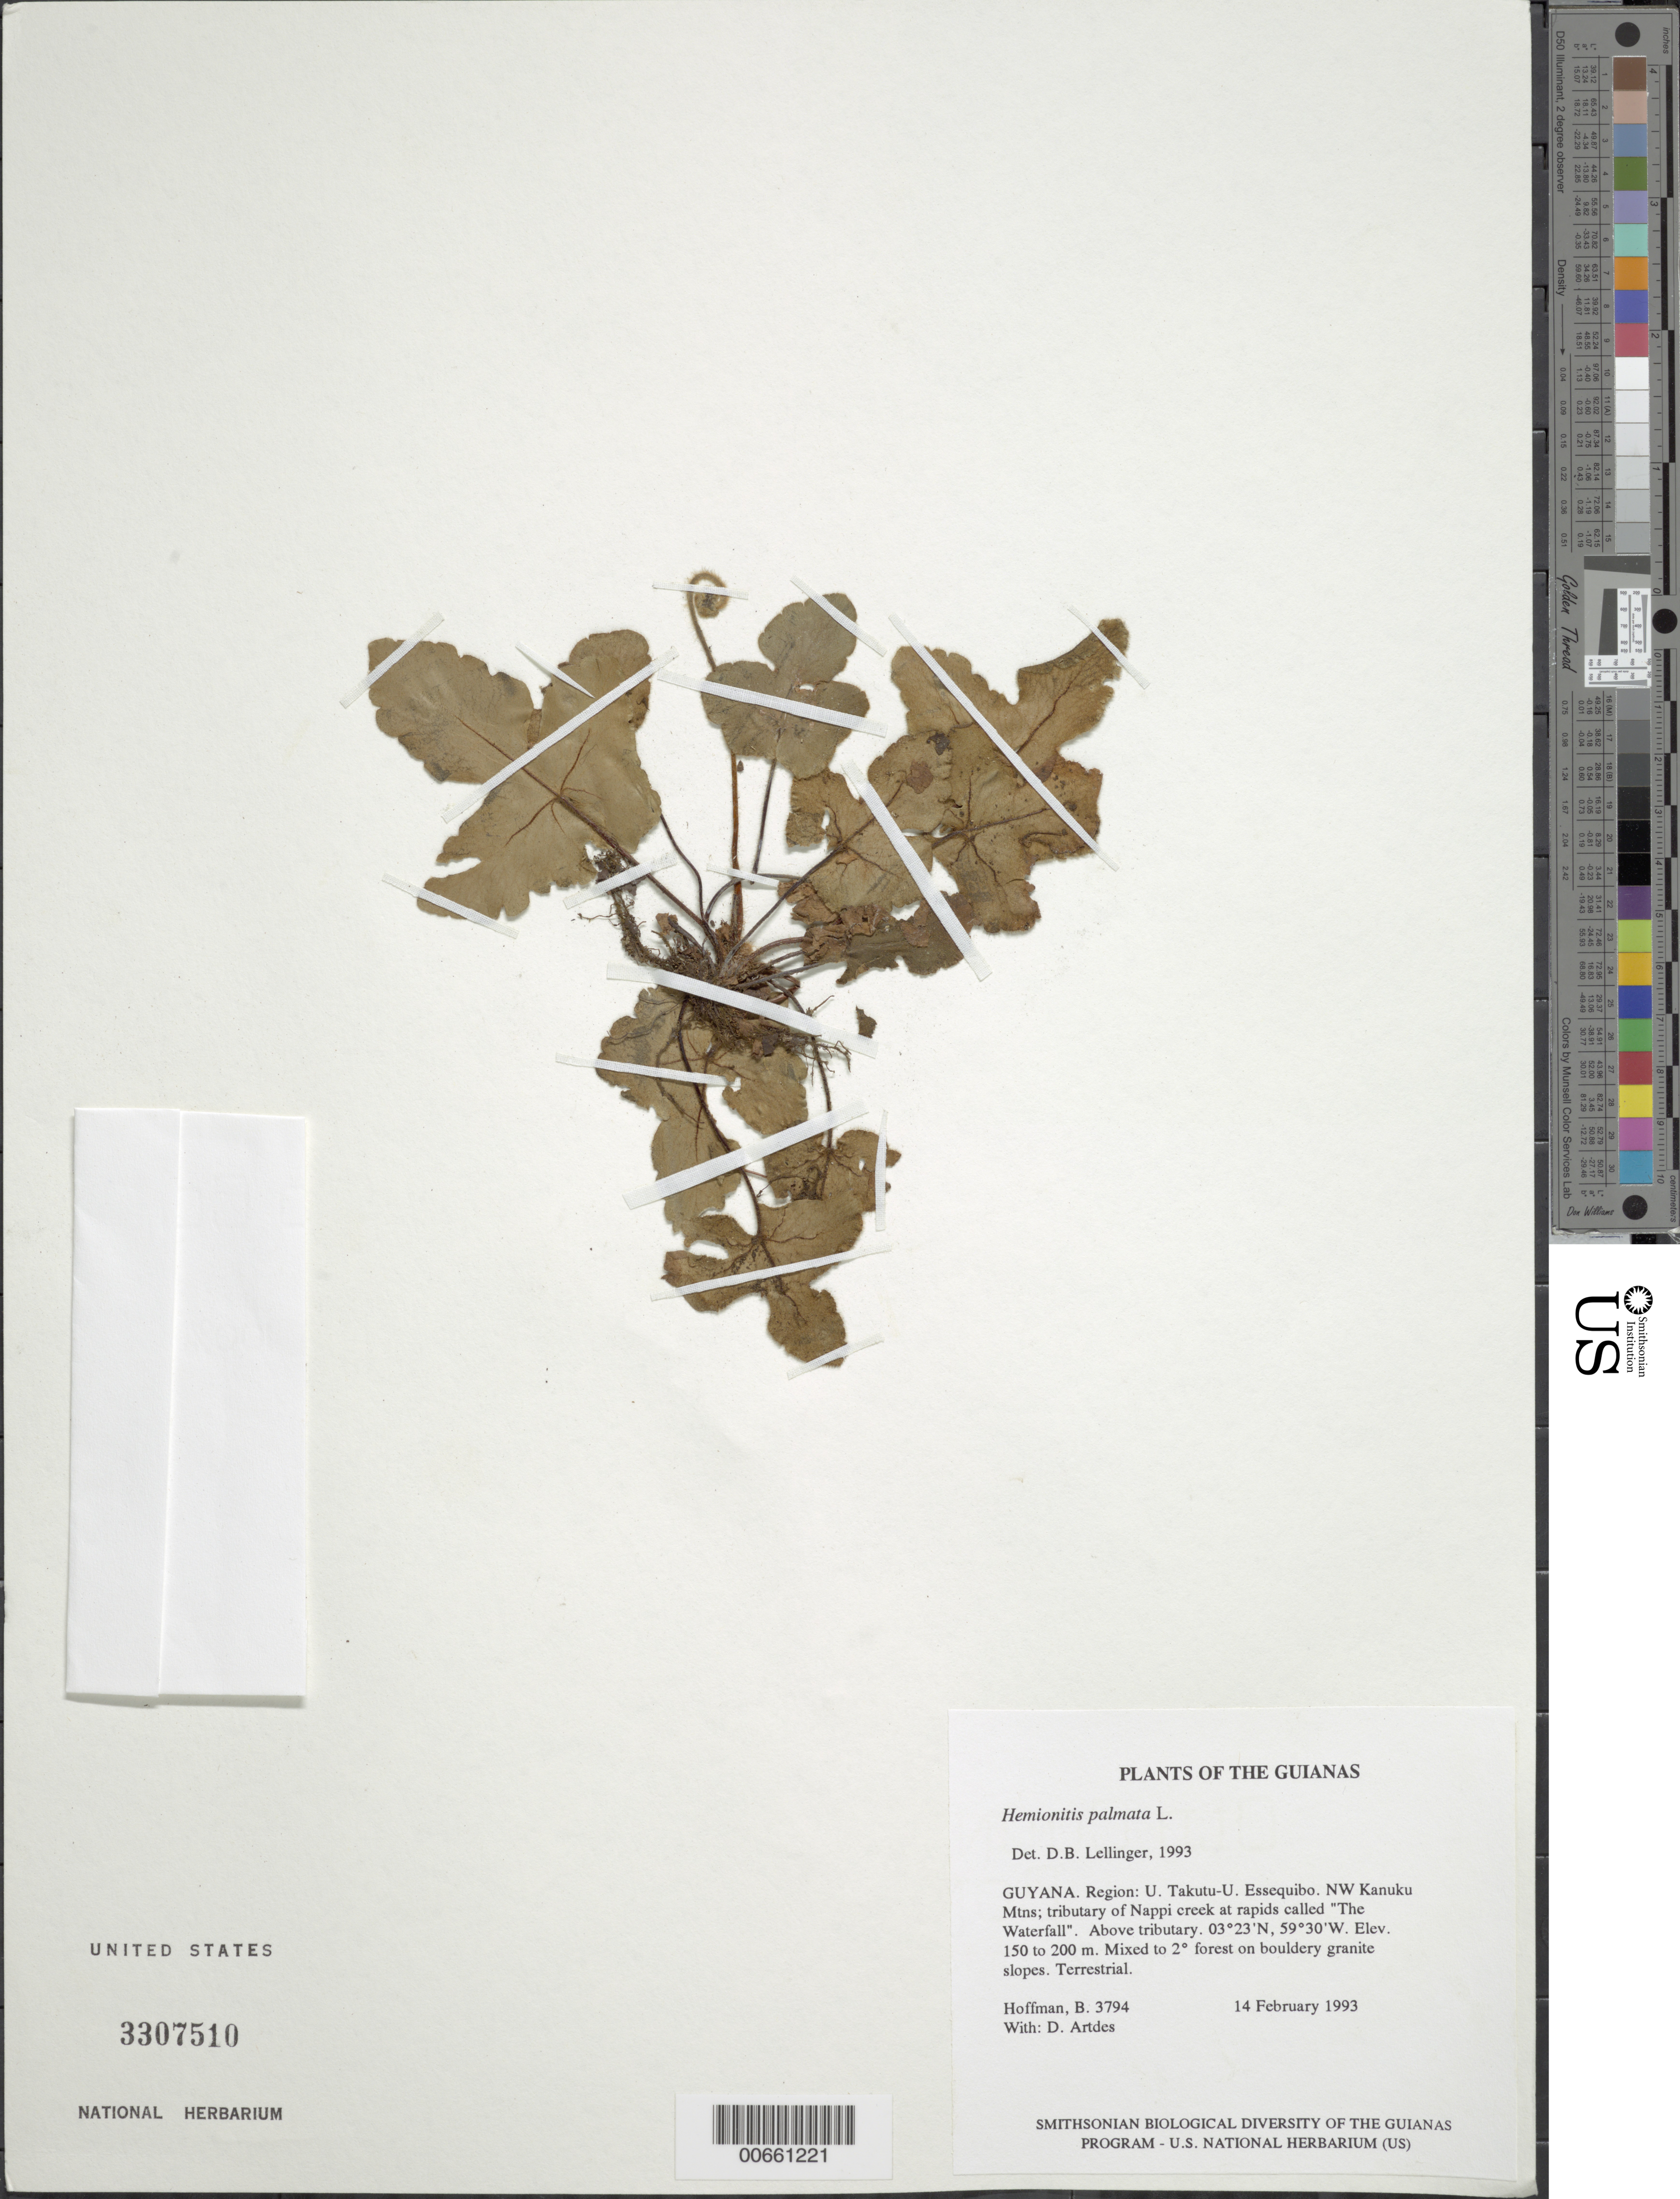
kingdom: Plantae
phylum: Tracheophyta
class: Polypodiopsida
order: Polypodiales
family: Pteridaceae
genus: Hemionitis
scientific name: Hemionitis palmata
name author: L.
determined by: Lellinger, David B., (BOT), Smithsonian Institution - National Museum of Natural History (UNITED STATES)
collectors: B. Hoffman & D. Artes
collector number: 3794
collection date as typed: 14 February 1993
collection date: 1993-02-14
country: Guyana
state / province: U. Takutu-U. Essequibo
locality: NW Kanuku Mountains; tributary of Nappi creek at rapids called "The Waterfall". Above tributary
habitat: Mixed to secondary forest on bouldery granite slopes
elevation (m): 150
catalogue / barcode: US 3307510